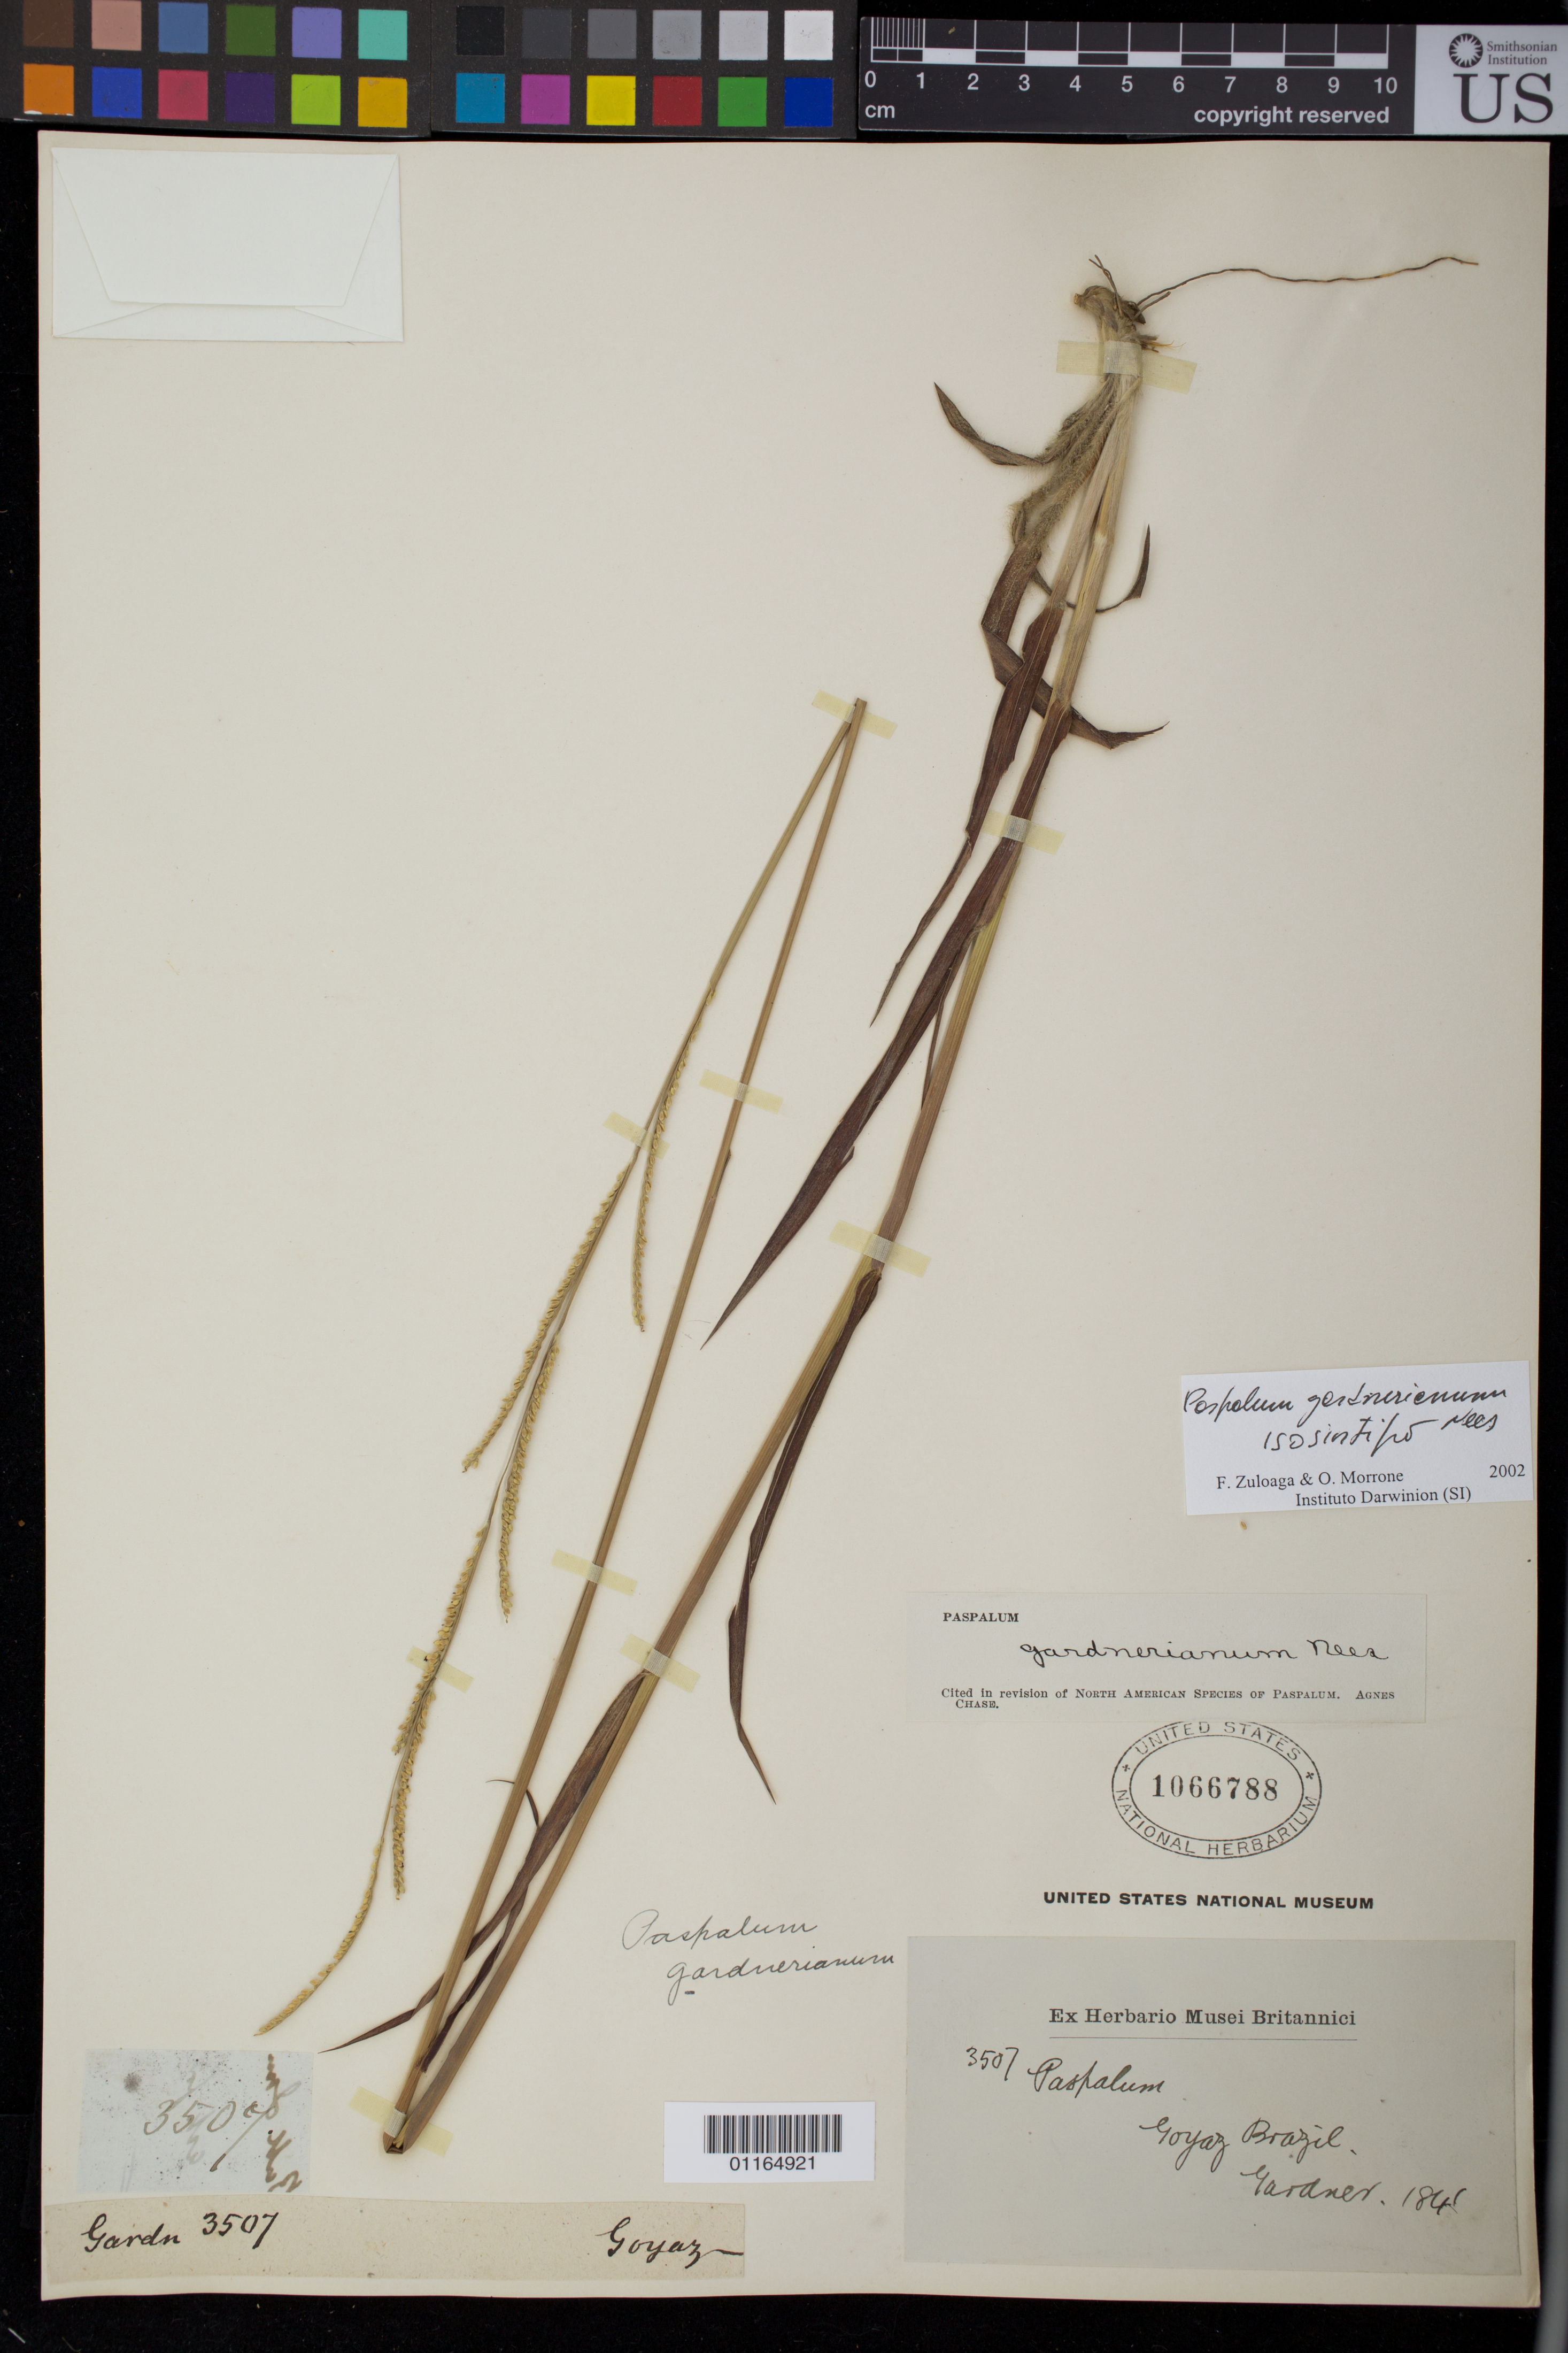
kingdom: Plantae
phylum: Tracheophyta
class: Liliopsida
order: Poales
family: Poaceae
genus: Paspalum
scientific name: Paspalum gardnerianum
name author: Nees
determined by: Zuloaga, F. O.; Morrone, O. N.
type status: Possible Type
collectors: G. Gardner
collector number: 3507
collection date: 1841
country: Brazil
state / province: Goiás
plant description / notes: Possibly original material, but dubiously a type; annotated by F. Zuloaga & O. Morrone (2002) as "isosintipo" but protologue cites only Gardner 3503 & 3510.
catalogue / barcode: US 1066788